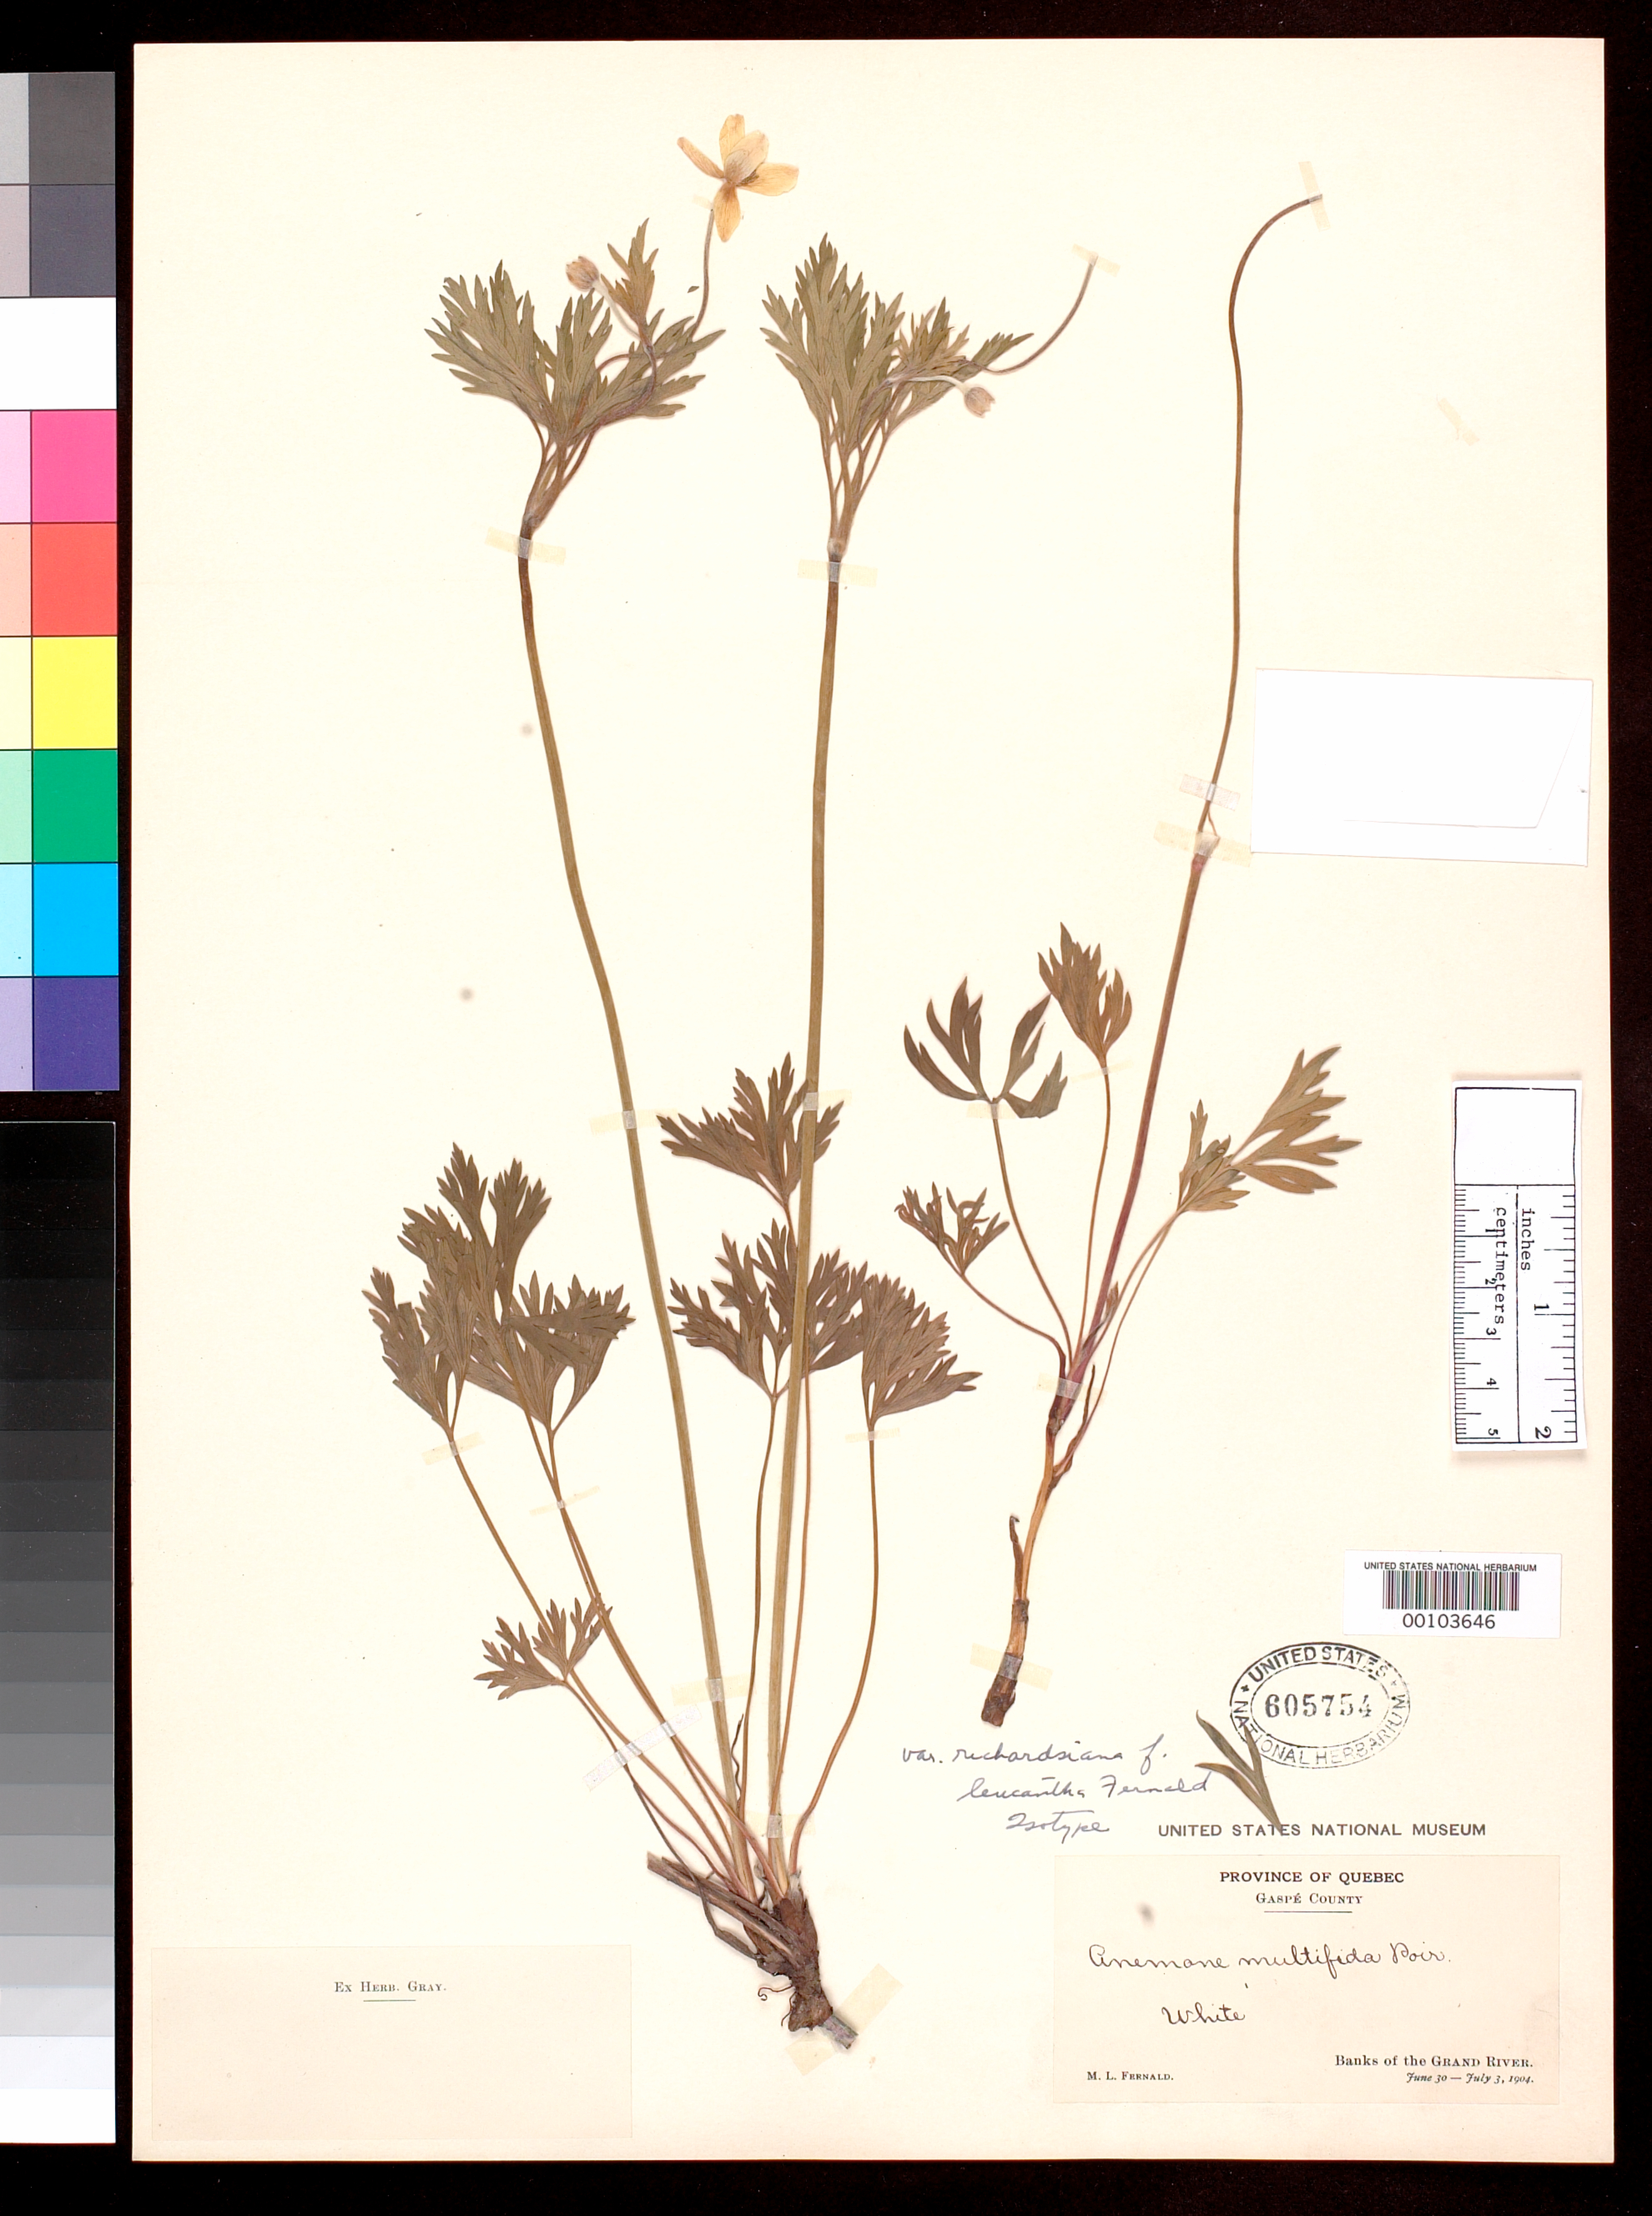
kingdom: Plantae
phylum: Tracheophyta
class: Magnoliopsida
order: Ranunculales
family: Ranunculaceae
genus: Anemone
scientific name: Anemone multifida f. leucantha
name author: Fernald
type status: Isotype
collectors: M. L. Fernald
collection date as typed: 30 Jun 1904 to 03 Jul 1904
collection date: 1904-06-30/1904-07-03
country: Canada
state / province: Quebec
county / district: Gaspe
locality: Grand River.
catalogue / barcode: US 605754